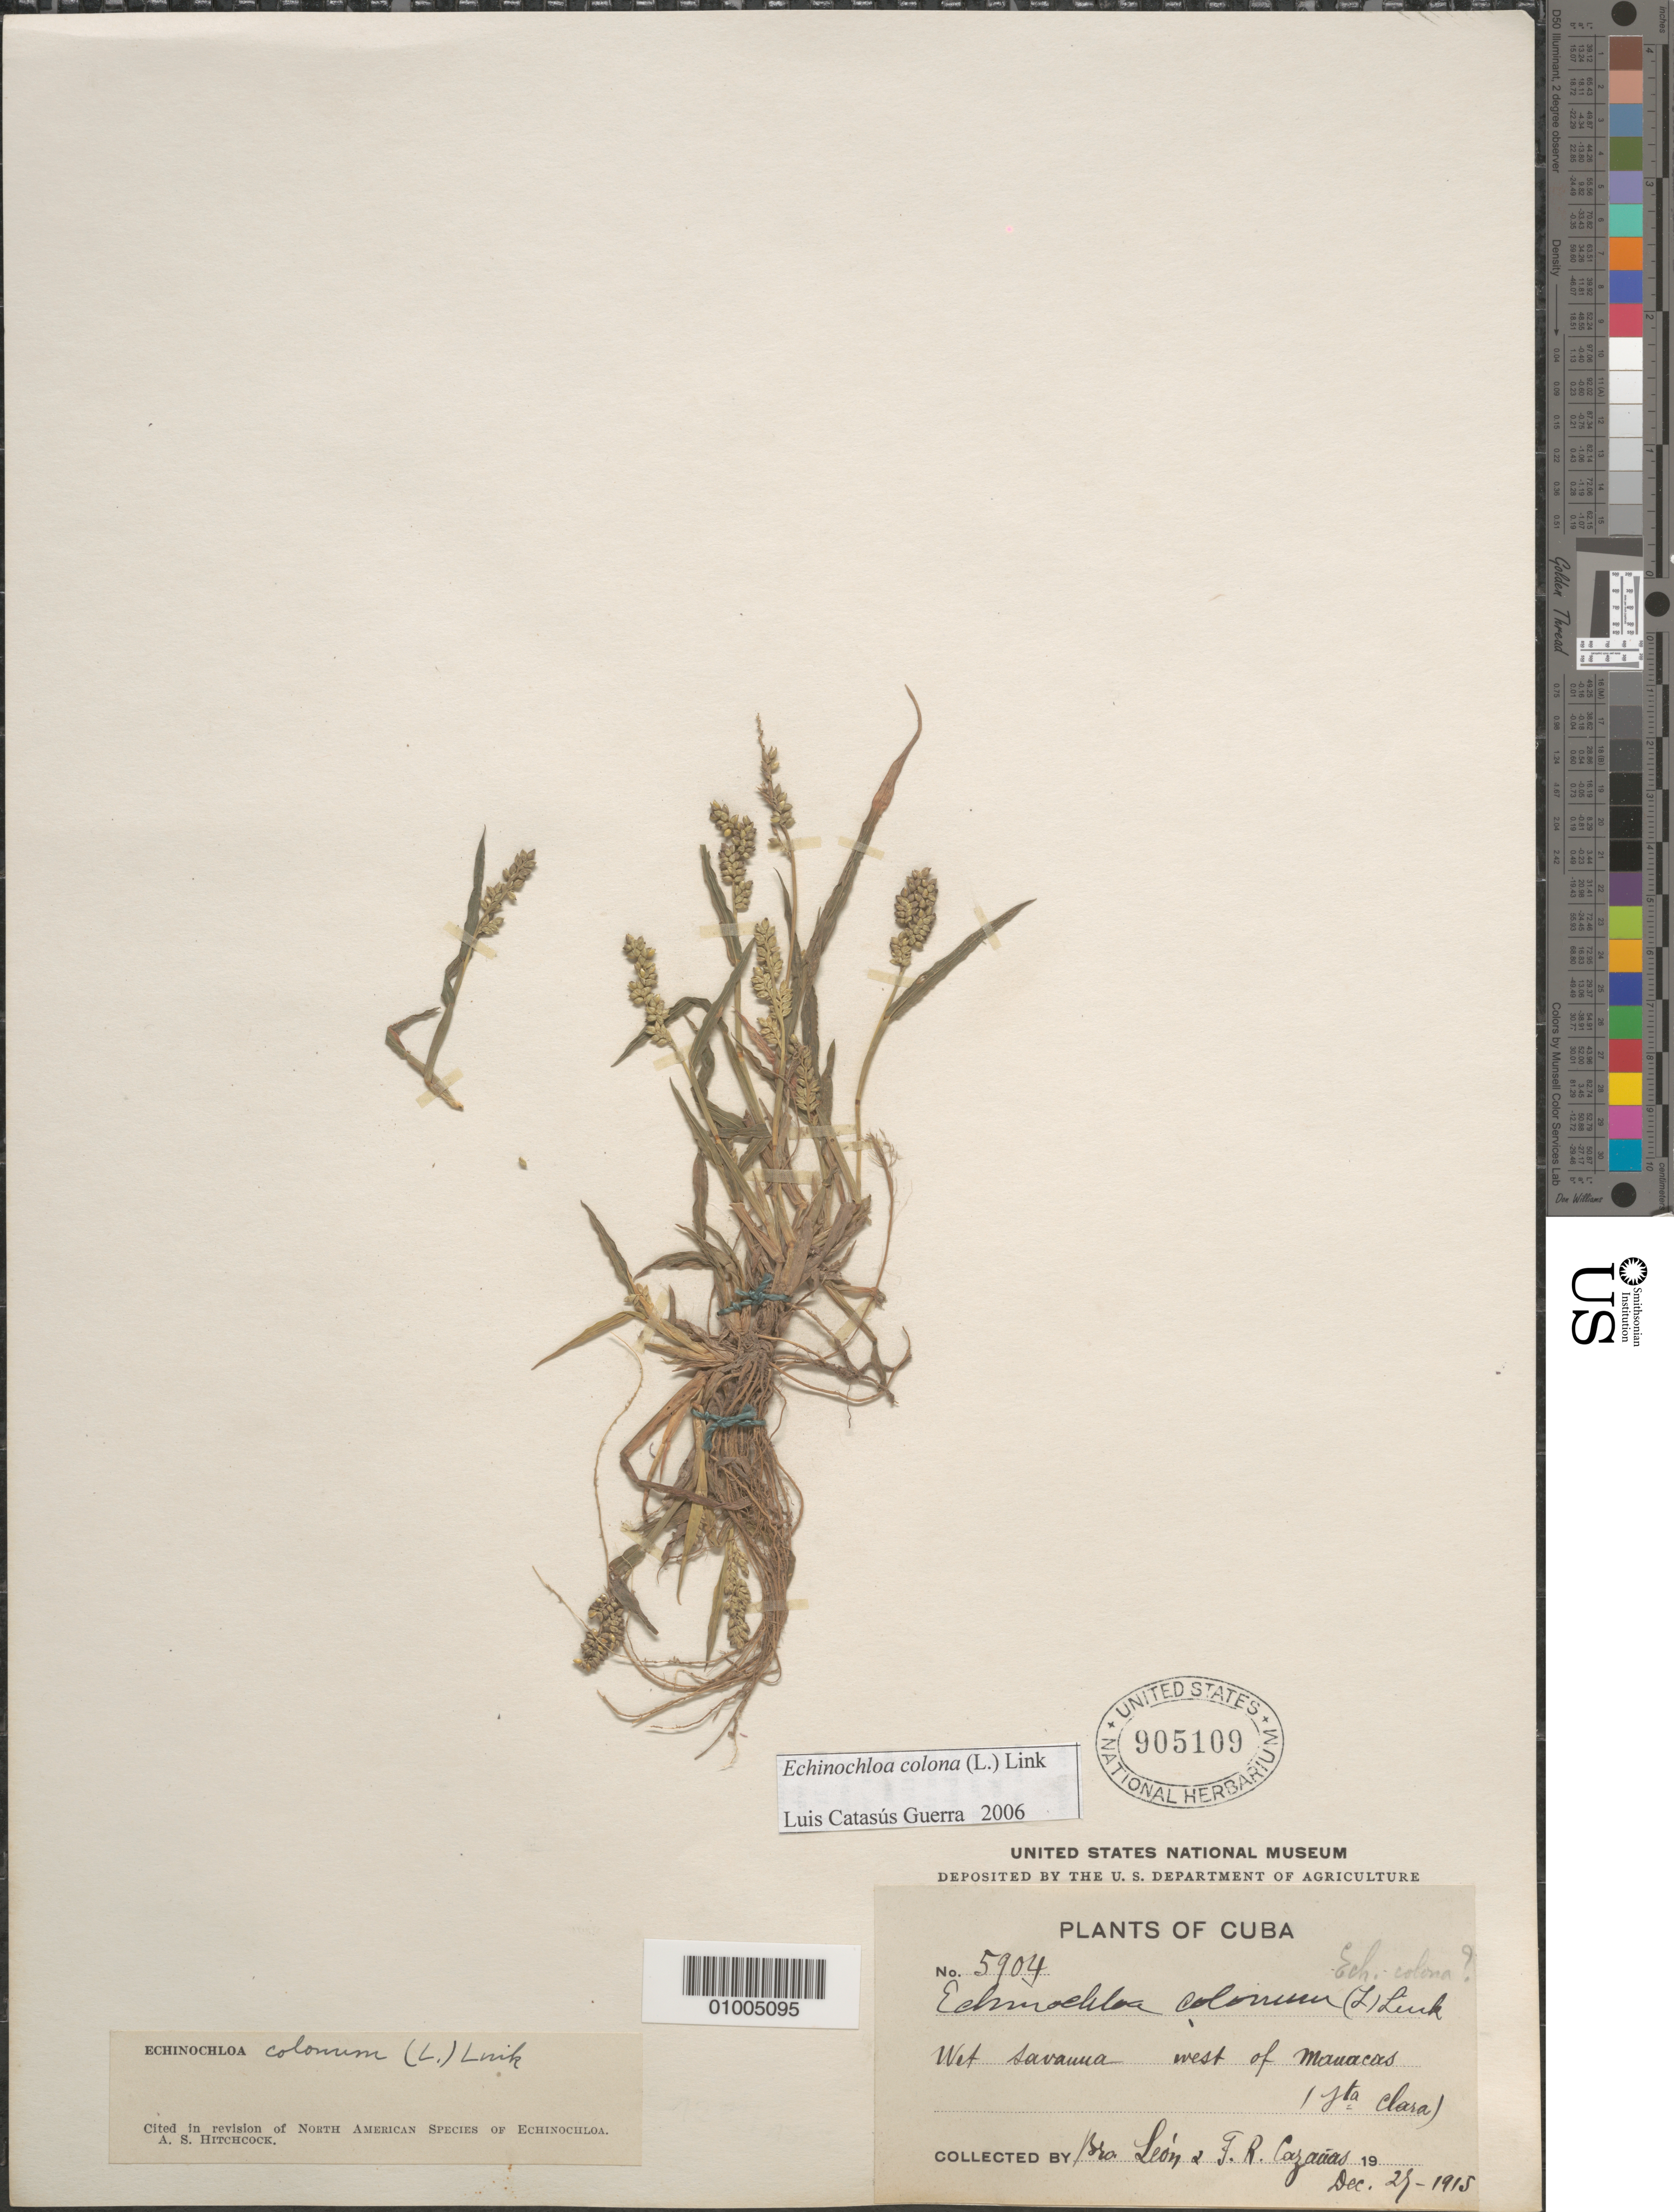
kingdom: Plantae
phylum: Tracheophyta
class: Liliopsida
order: Poales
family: Poaceae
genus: Echinochloa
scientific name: Echinochloa colona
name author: (L.) Link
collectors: Bro. León, Bro. León, Bro. León & Bro. León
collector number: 5904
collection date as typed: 29 Dec 1915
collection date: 1915-12-29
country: Cuba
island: Cuba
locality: W of Mouacoes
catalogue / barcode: US 905109